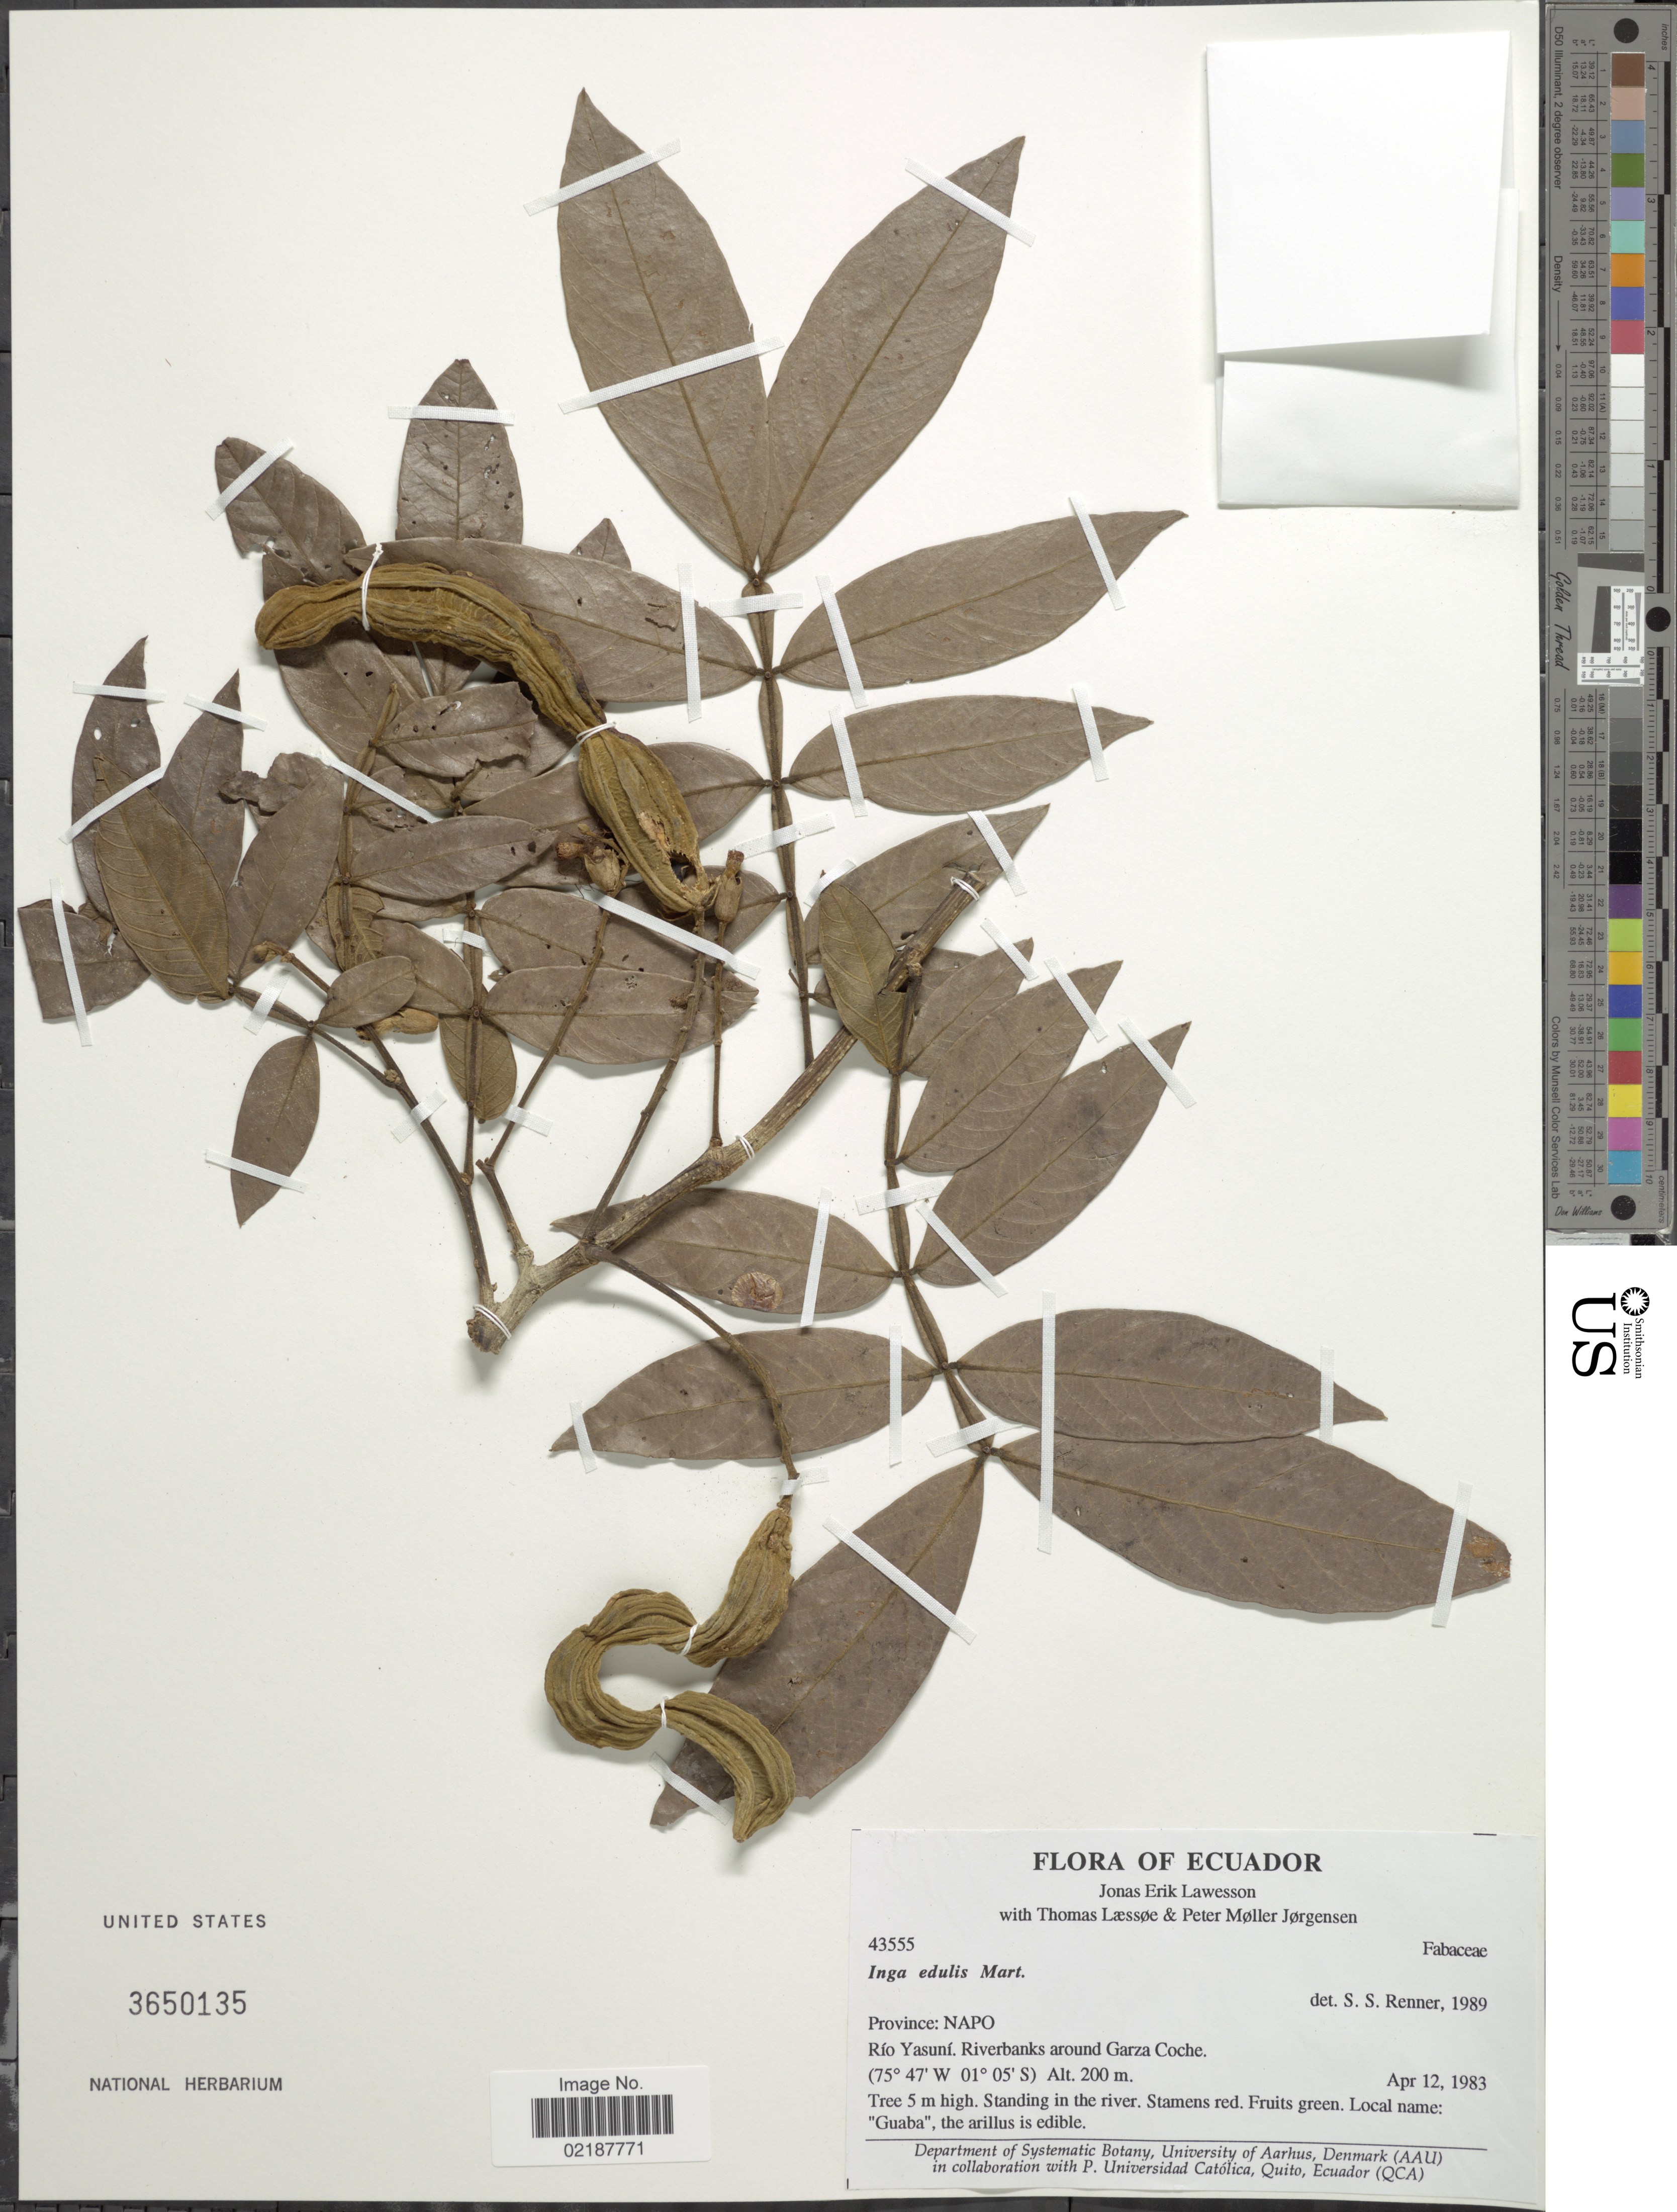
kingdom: Plantae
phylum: Tracheophyta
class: Magnoliopsida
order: Fabales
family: Fabaceae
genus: Inga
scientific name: Inga edulis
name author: Mart.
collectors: J. Lawesson, T. Laessøe & P. M. Jørgensen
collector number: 43555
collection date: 1983-04-12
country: Ecuador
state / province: Napo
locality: Province: Napo, Rio Yasuni, Riverbanks around Garza Coche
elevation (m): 200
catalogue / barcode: US 3650135